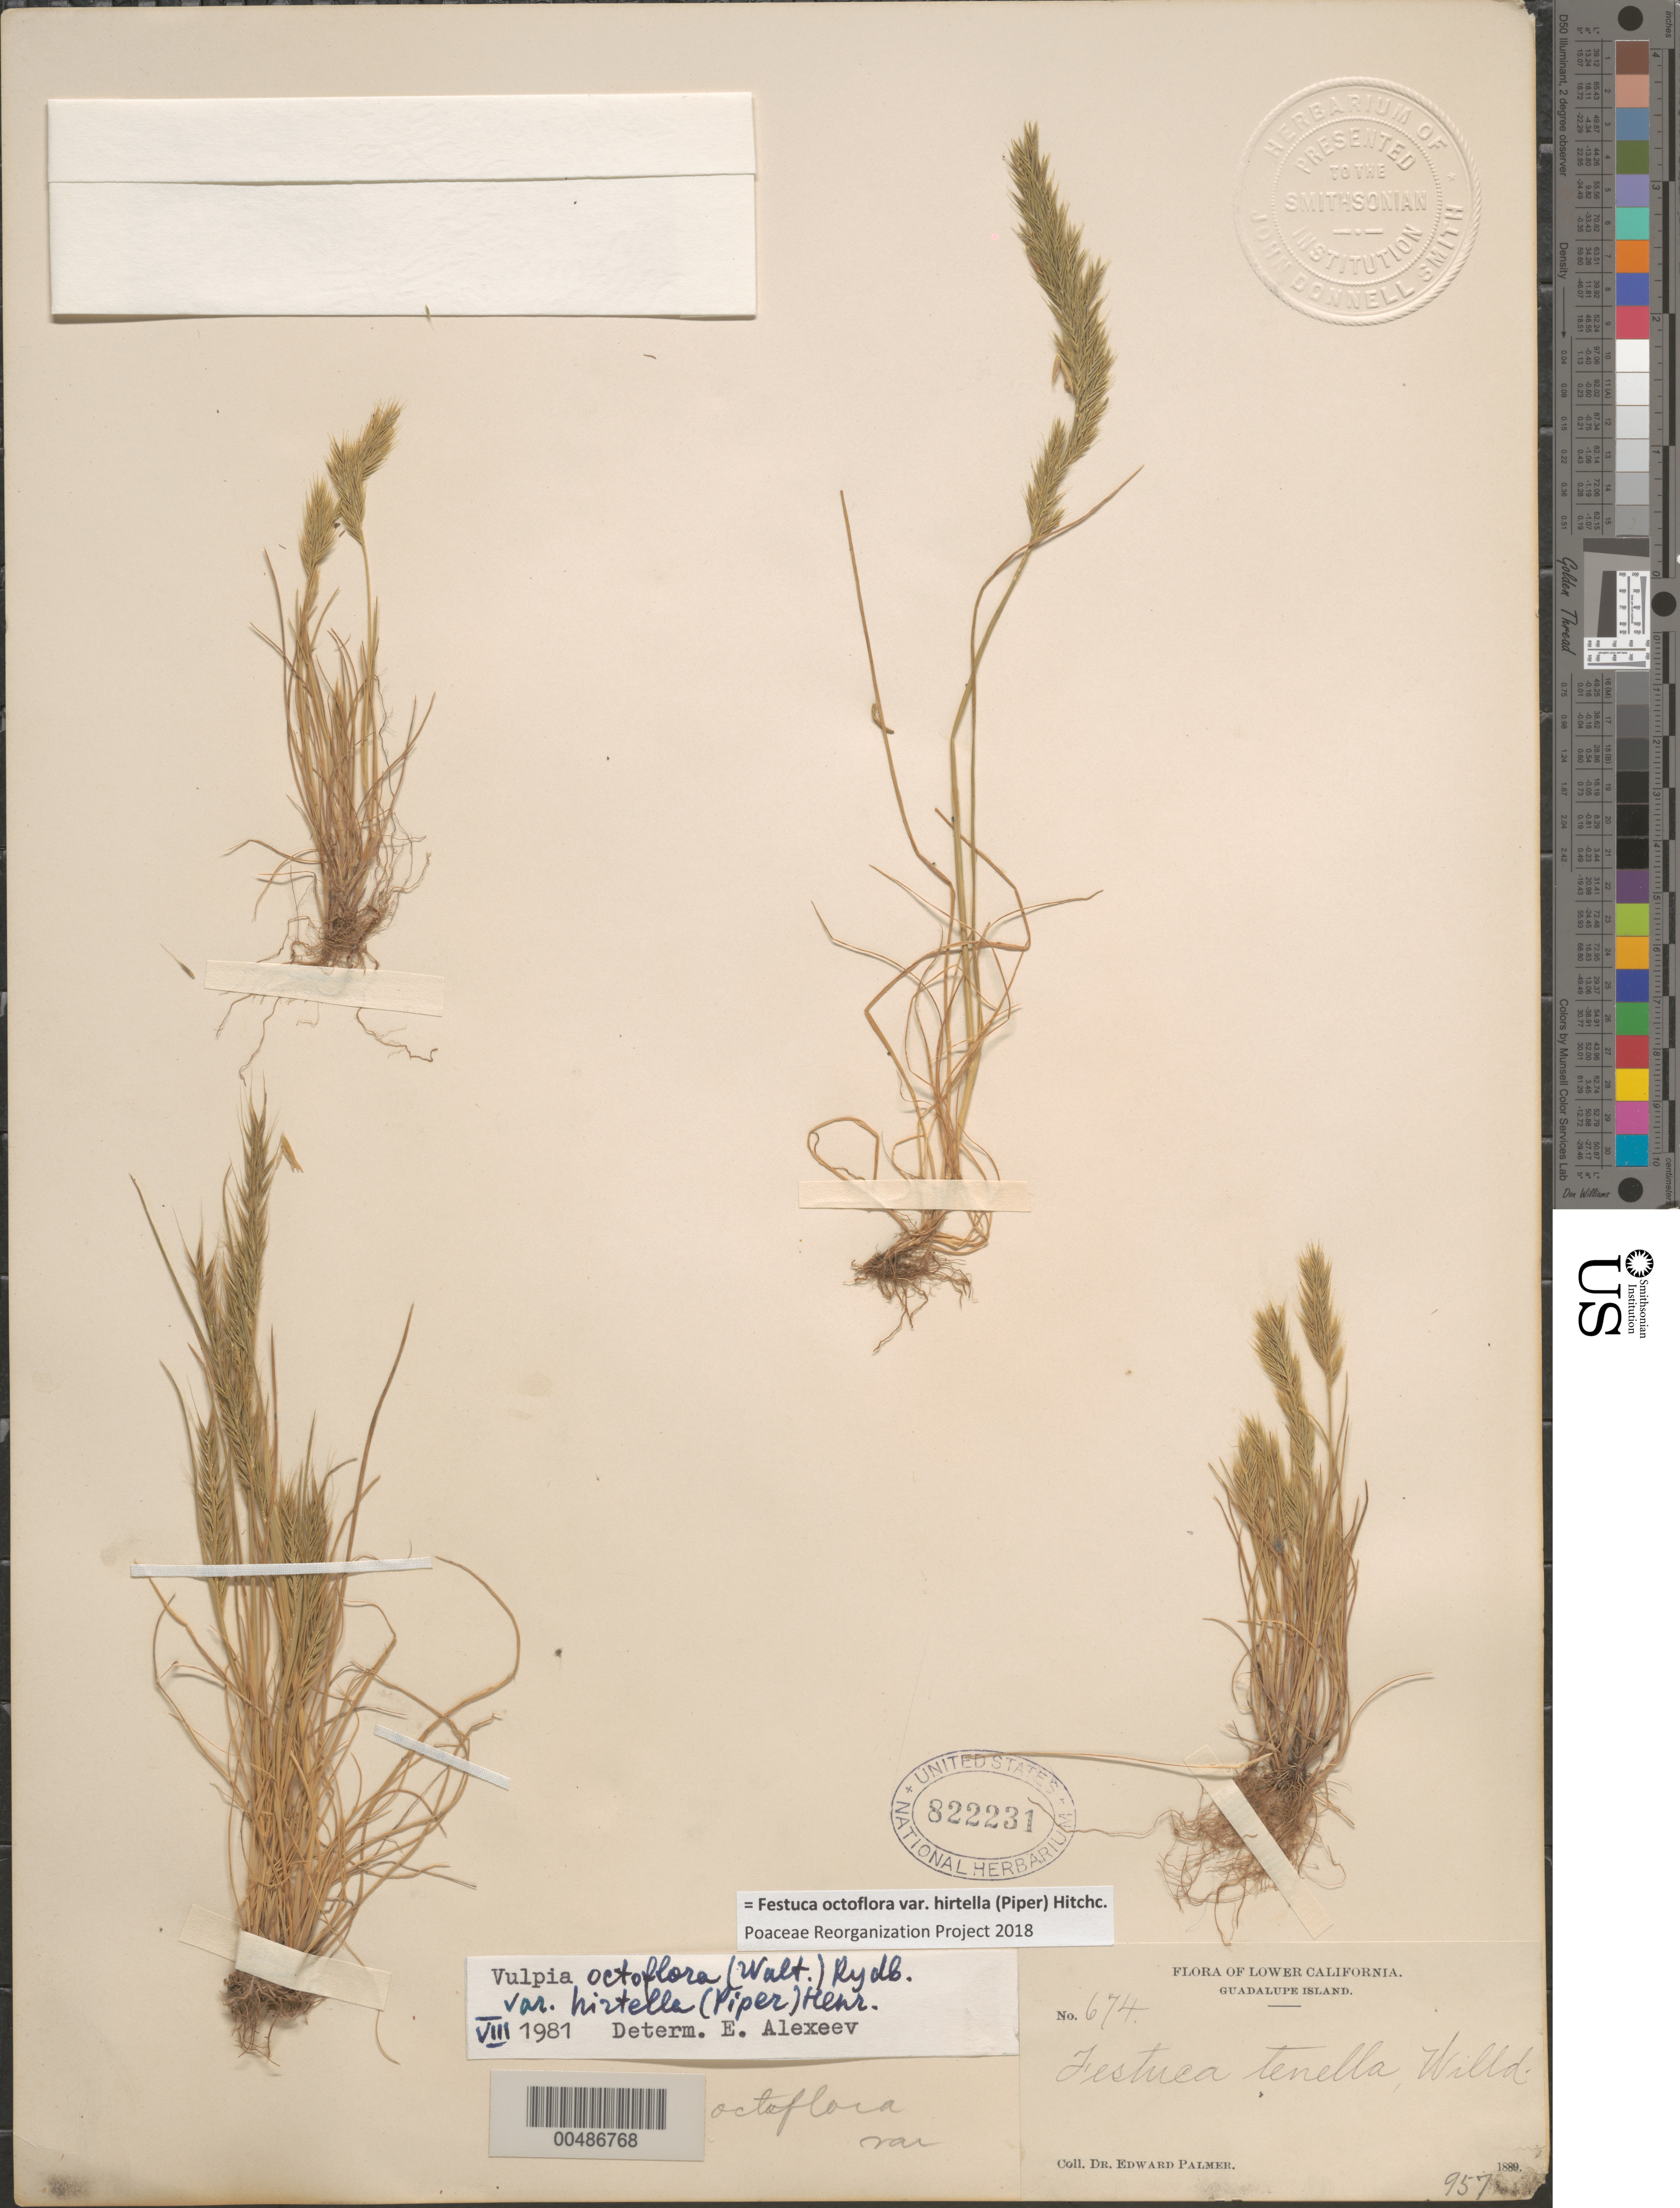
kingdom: Plantae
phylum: Tracheophyta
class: Liliopsida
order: Poales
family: Poaceae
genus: Festuca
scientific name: Festuca octoflora var. hirtella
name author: Piper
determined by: Poaceae Reorganization Project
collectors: E. Palmer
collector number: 674/957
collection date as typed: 1889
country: Mexico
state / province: Baja California Norte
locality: Guadalupe Island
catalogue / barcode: US 822231